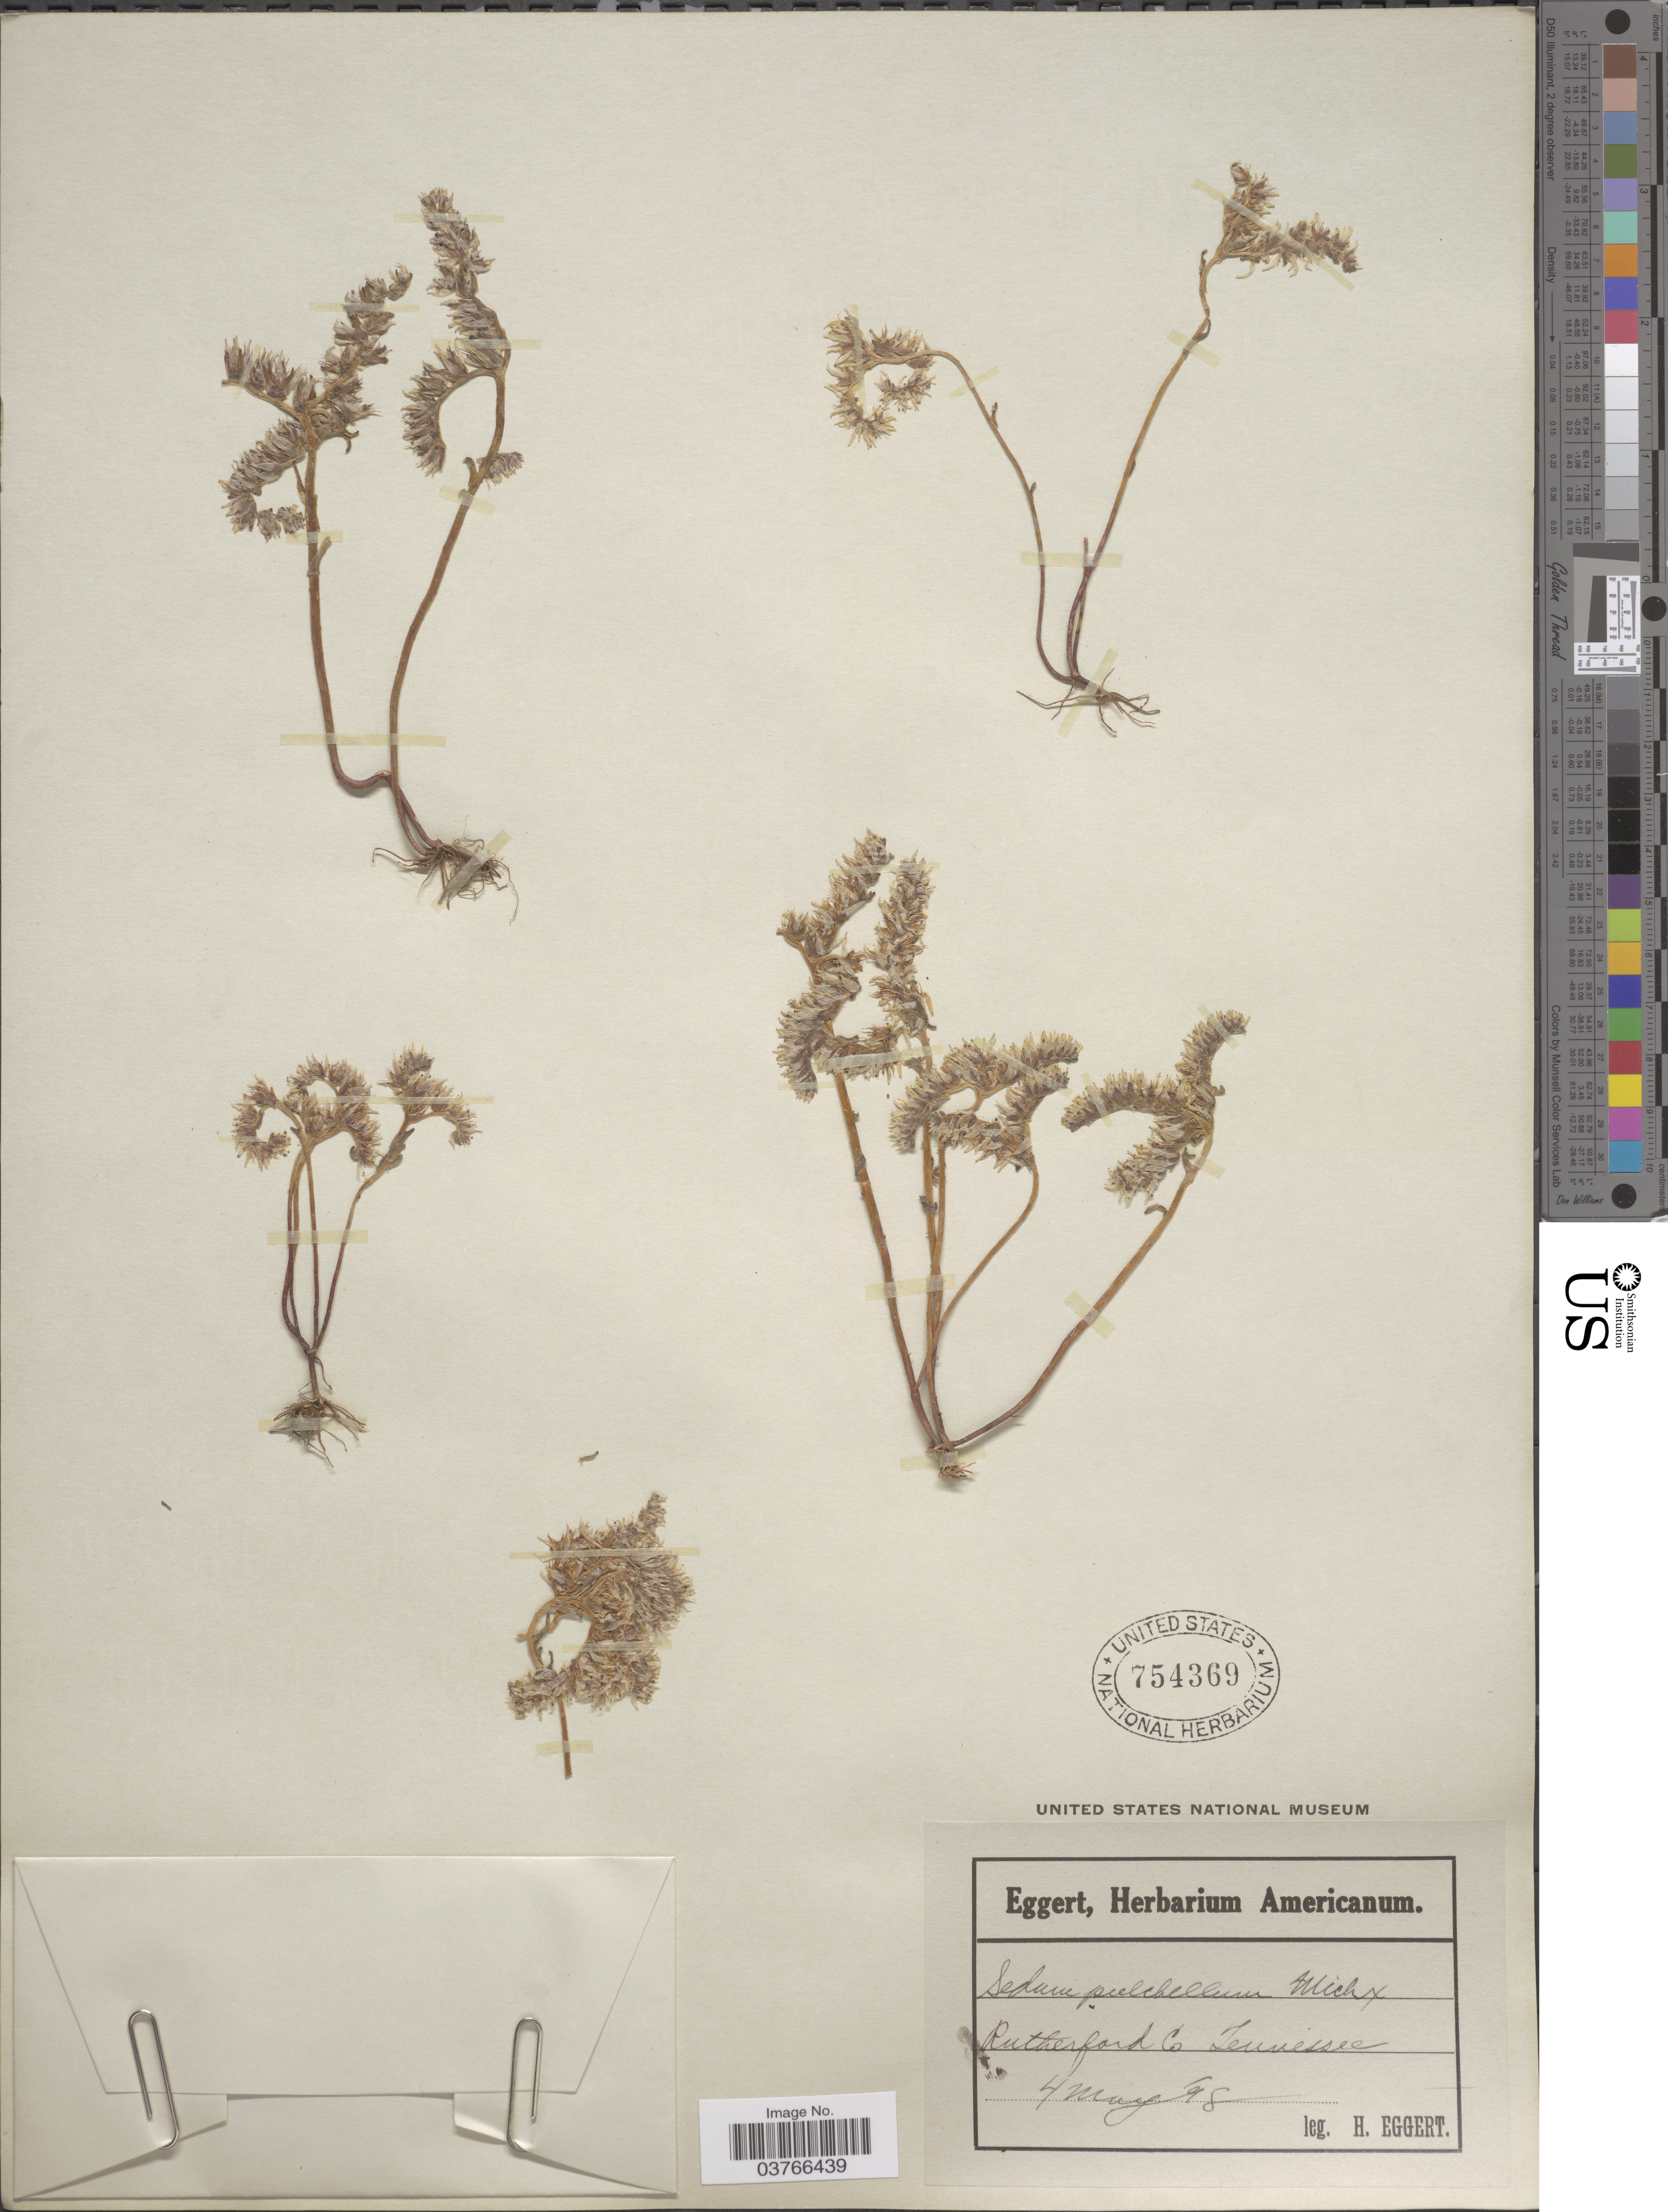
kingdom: Plantae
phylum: Tracheophyta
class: Magnoliopsida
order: Saxifragales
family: Crassulaceae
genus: Sedum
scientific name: Sedum pulchellum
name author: Michx.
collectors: H. Eggert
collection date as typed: Transcribed d/m/y: 4/5/98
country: United States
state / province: Tennessee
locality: Rutherford Co.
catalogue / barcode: US 754369